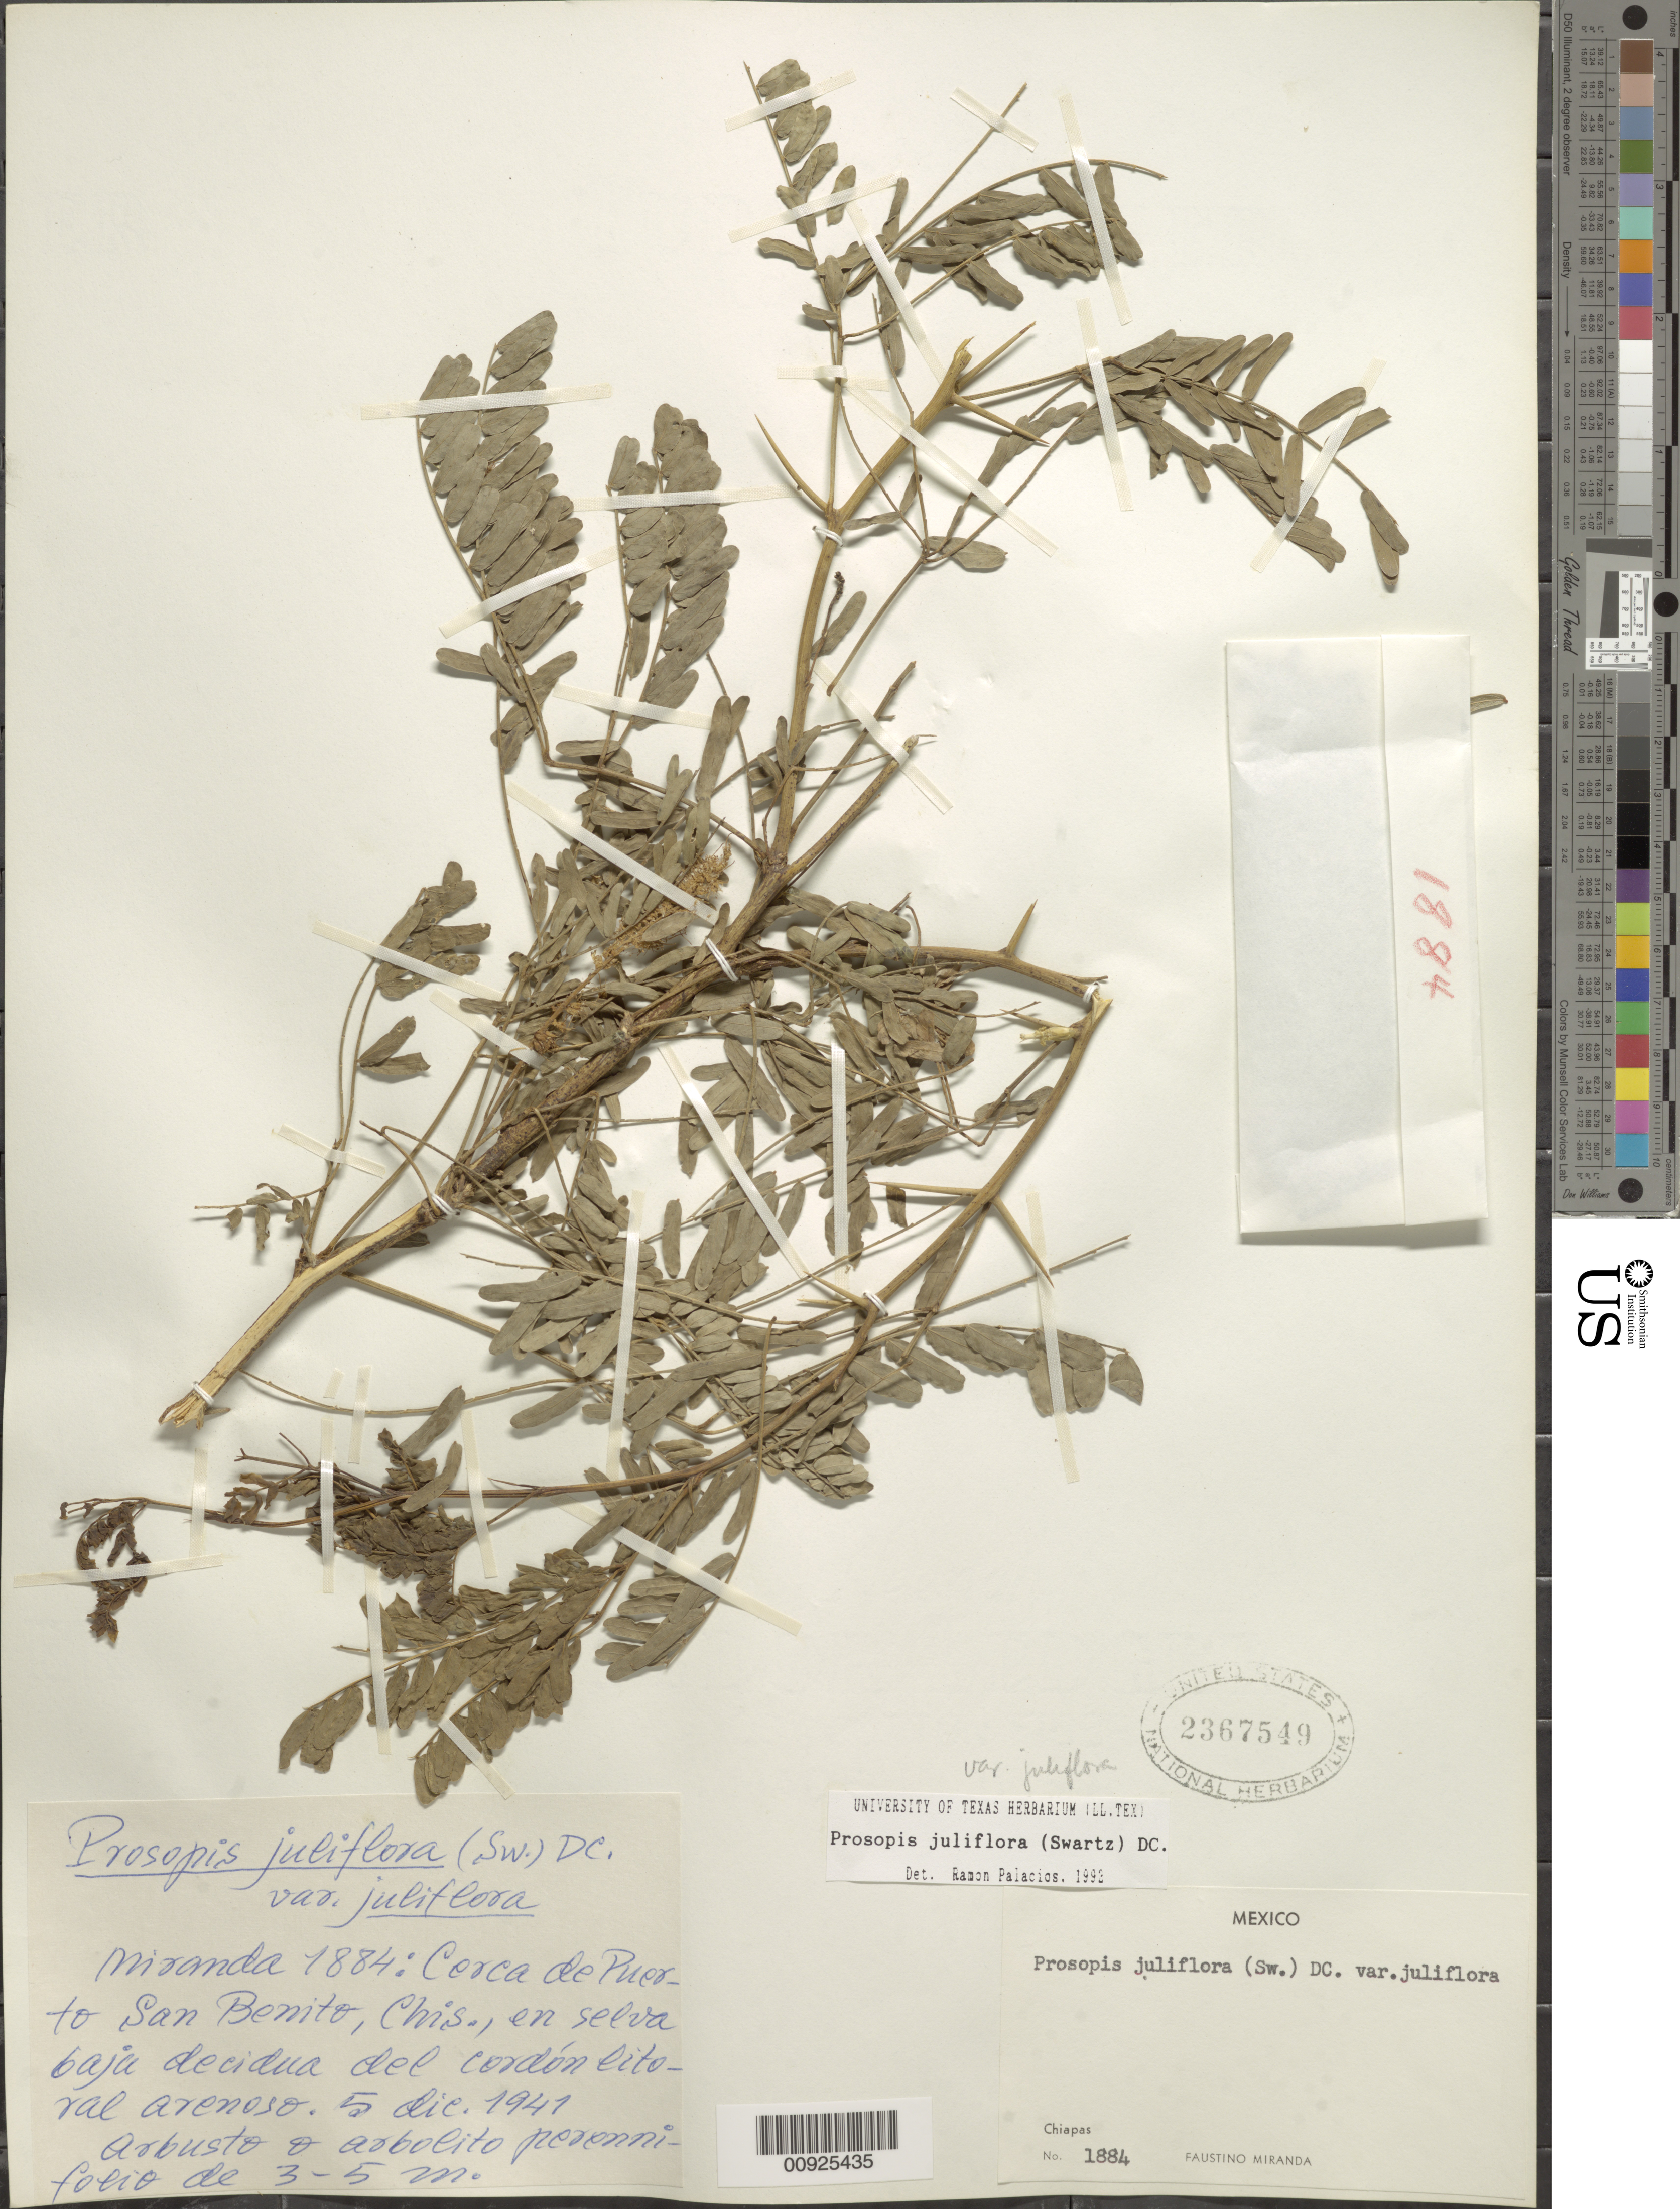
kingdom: Plantae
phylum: Tracheophyta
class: Magnoliopsida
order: Fabales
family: Fabaceae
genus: Neltuma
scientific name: Neltuma juliflora var. juliflora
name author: (Sw.) Raf.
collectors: Miranda G., F.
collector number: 1884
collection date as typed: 05 Dec 1941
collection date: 1941-12-05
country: Mexico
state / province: Chiapas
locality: Cerca de Puerto San Benito, Chiapas.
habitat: En selva baja decidua del cordón litoral arenoso.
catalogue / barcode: US 2367549